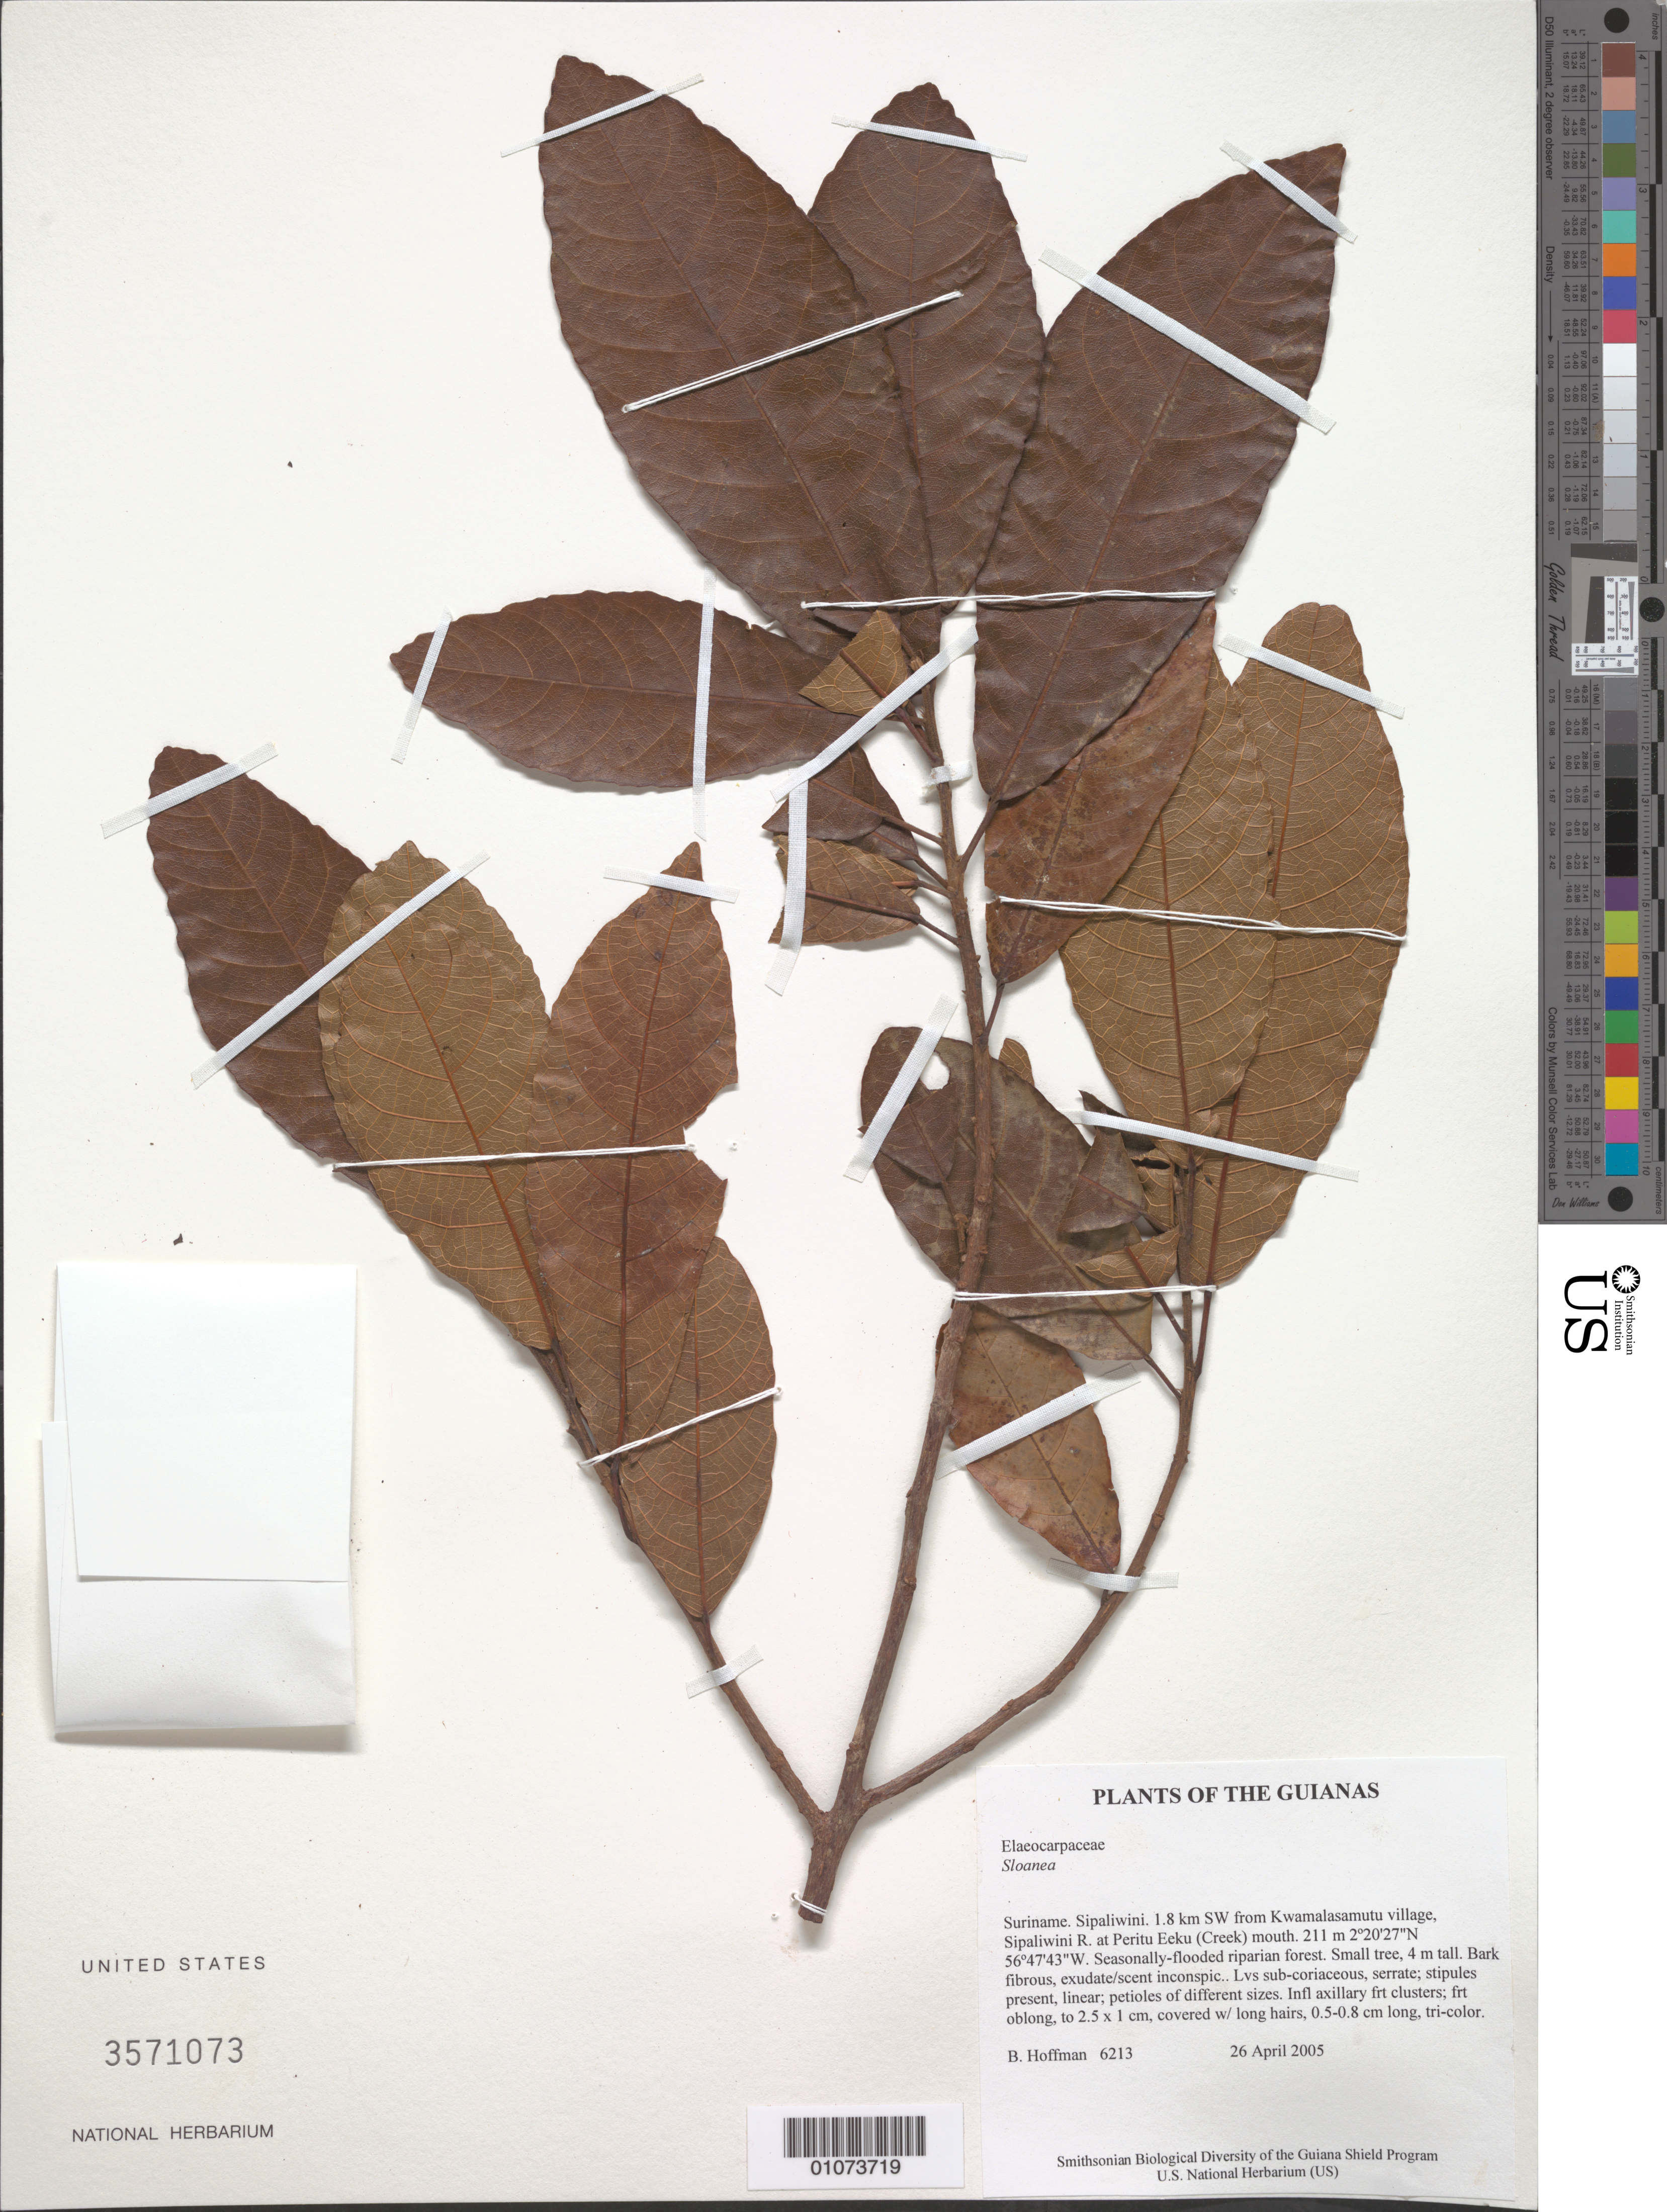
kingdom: Plantae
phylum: Tracheophyta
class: Magnoliopsida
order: Oxalidales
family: Elaeocarpaceae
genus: Sloanea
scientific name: Sloanea sp.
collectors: B. Hoffman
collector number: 6213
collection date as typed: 26 April 2005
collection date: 2005-04-26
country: Suriname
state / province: Sipaliwini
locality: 1.8 km SW from Kwamalasamutu village, Sipaliwini R. at Peritu Eeku (Creek) mouth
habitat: Seasonally-flooded riparian forest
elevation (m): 211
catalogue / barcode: US 3571073